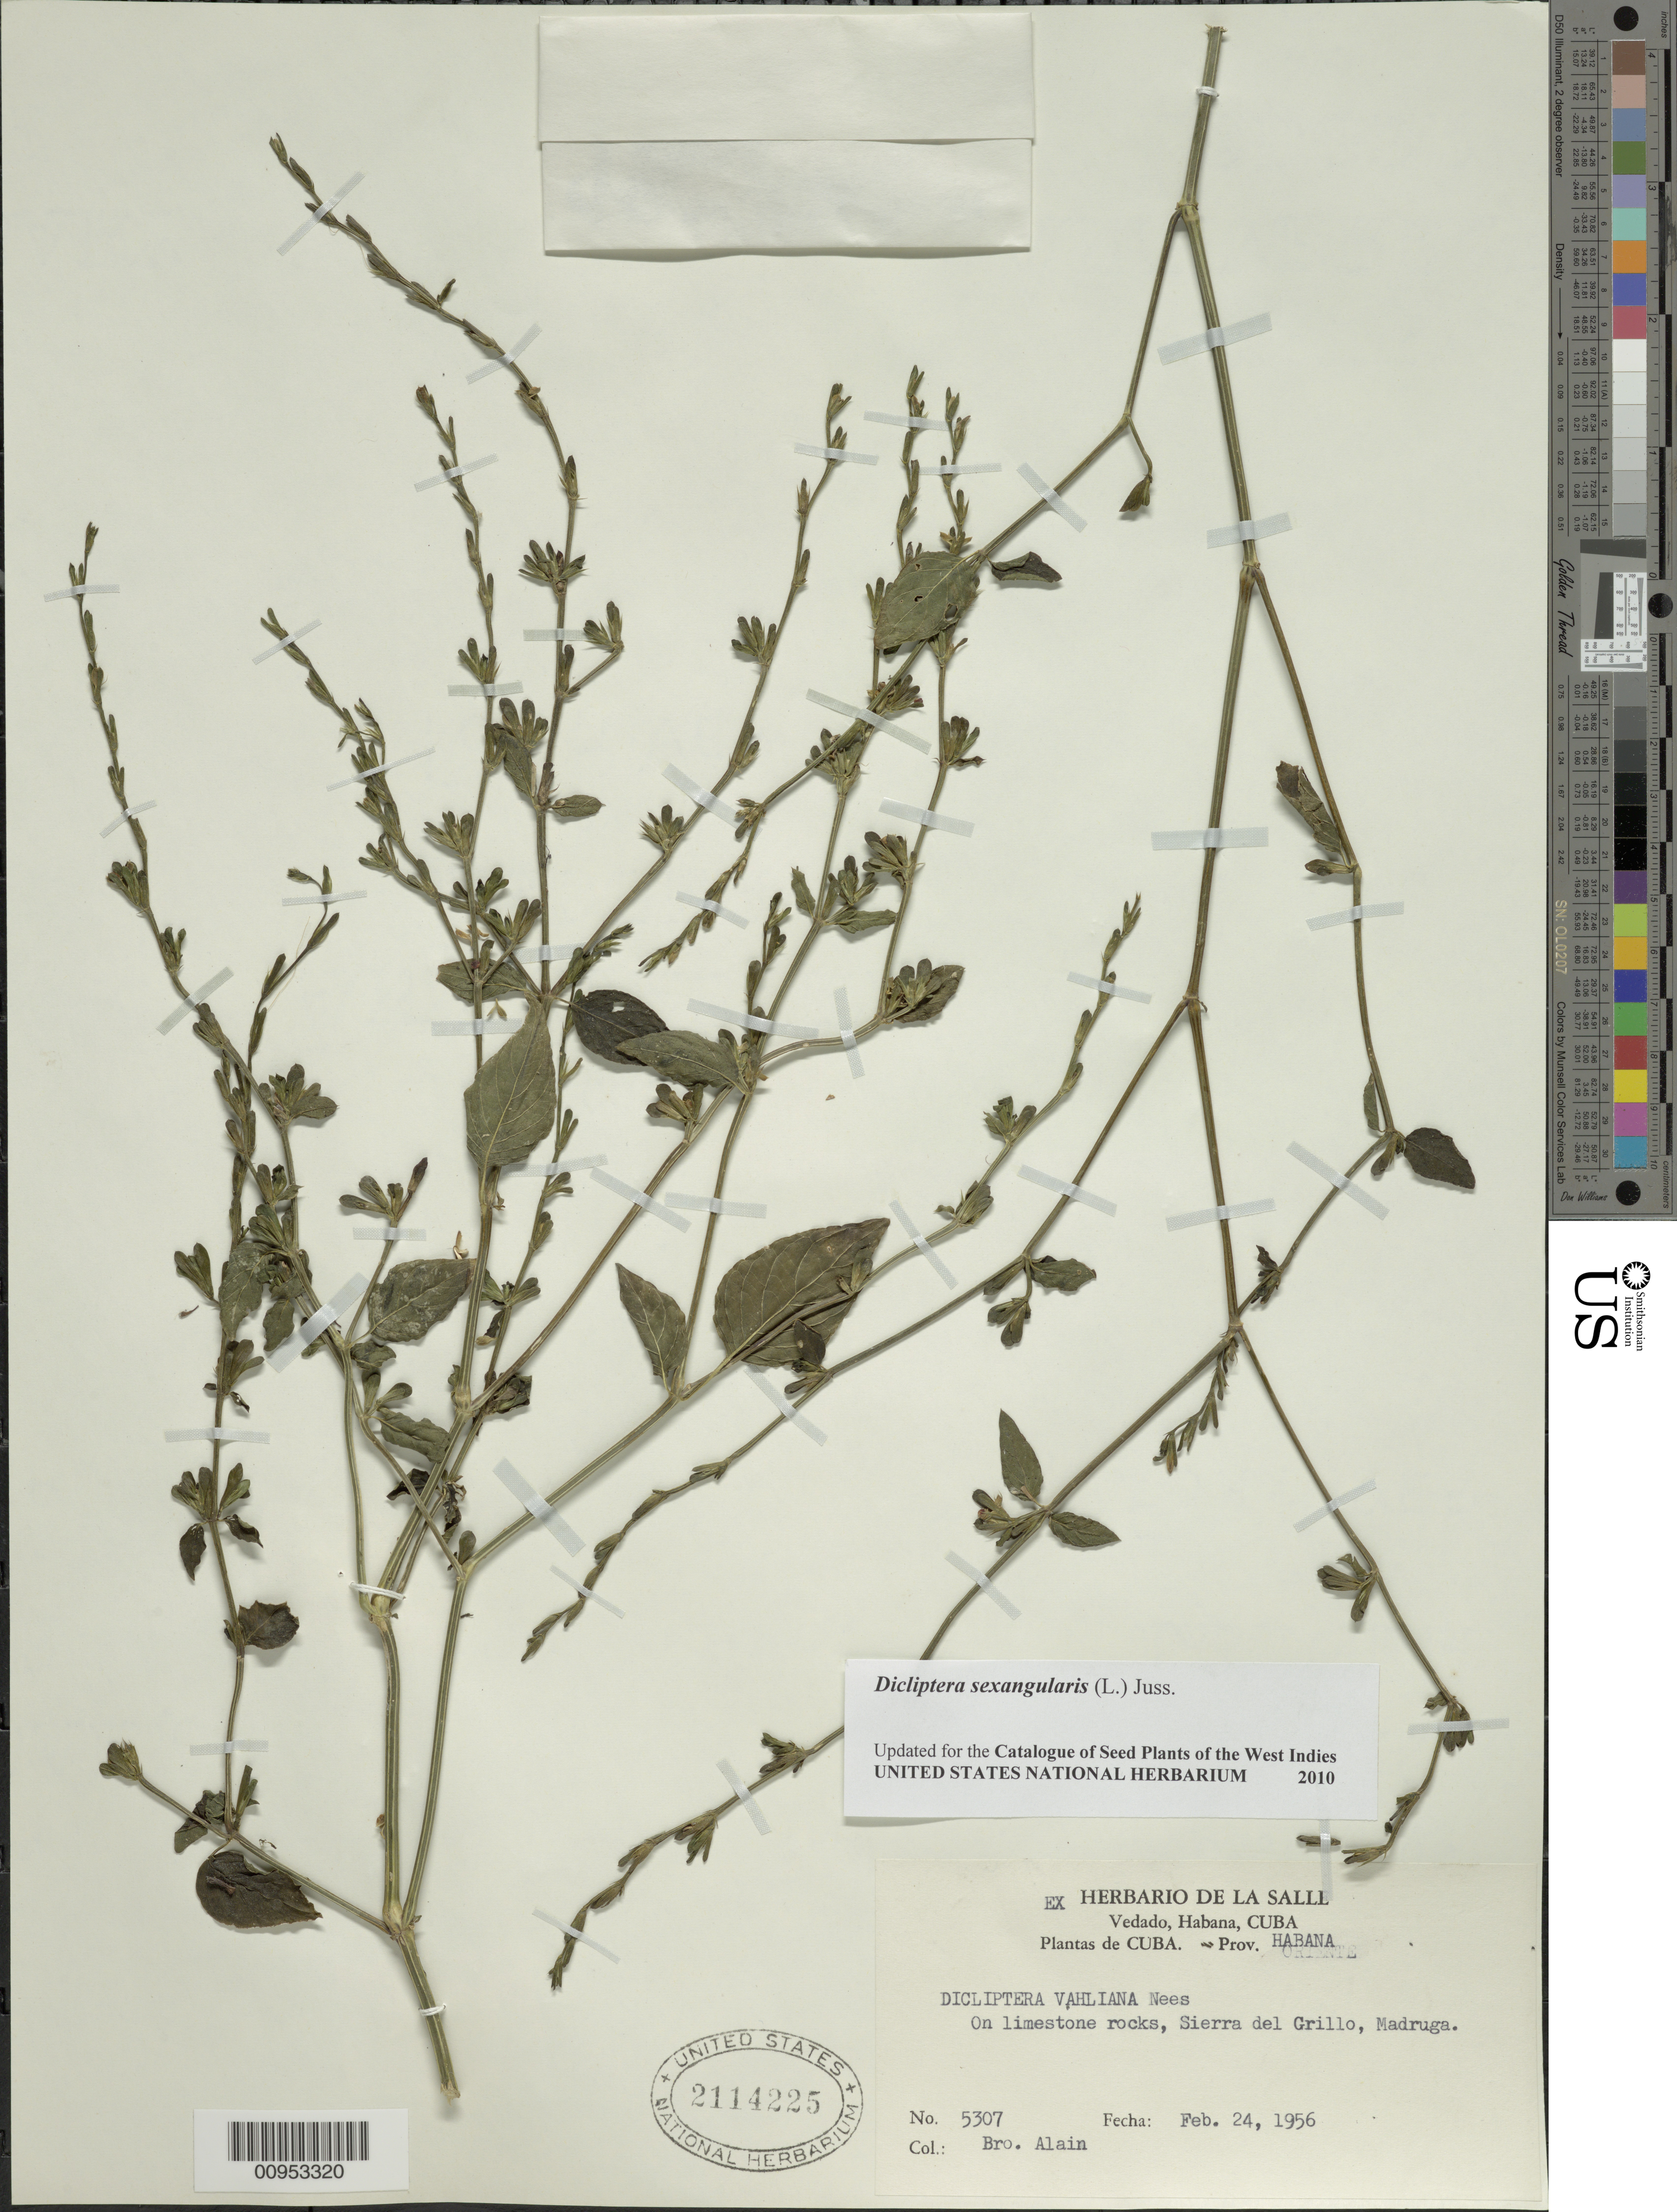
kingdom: Plantae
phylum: Tracheophyta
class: Magnoliopsida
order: Lamiales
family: Acanthaceae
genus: Dicliptera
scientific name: Dicliptera sexangularis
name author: (L.) Juss.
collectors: A. H. Liogier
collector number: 5307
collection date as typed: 24 Feb 1956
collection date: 1956-02-24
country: Cuba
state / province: La Habana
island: Cuba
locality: Sierra del Grillo, Madruga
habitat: On limestone rocks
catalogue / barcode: US 2114225